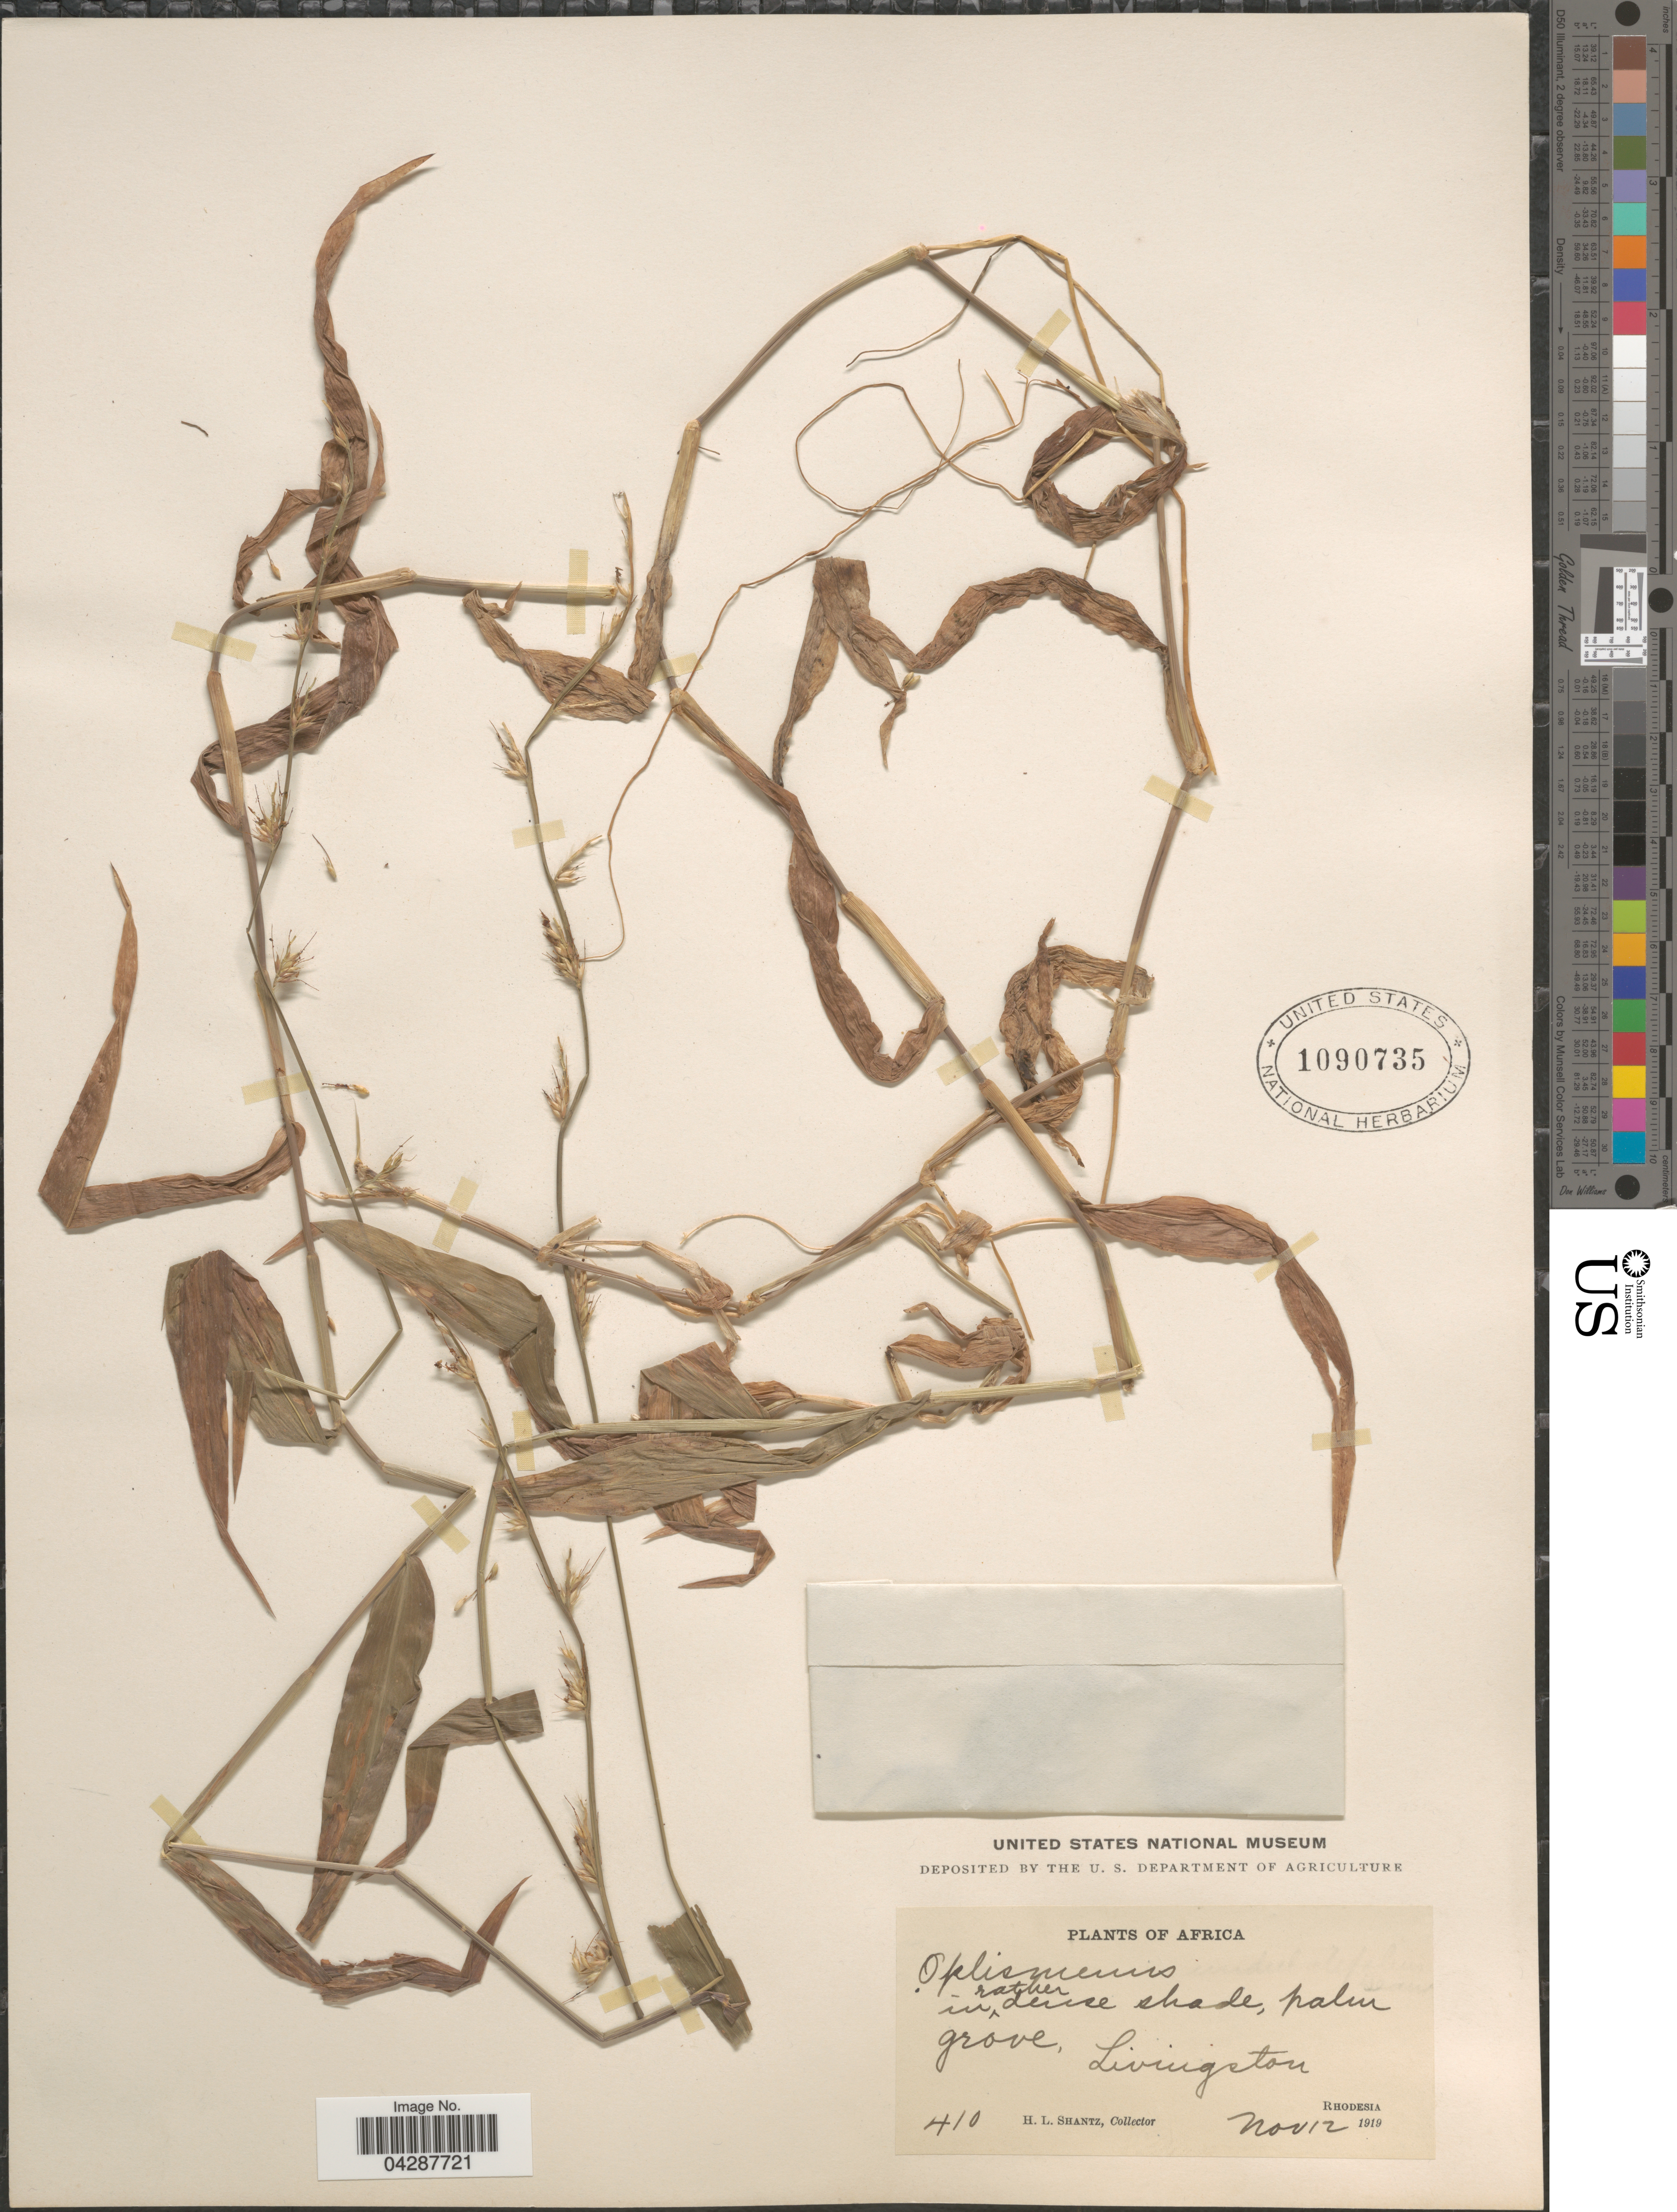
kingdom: Plantae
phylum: Tracheophyta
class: Liliopsida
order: Poales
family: Poaceae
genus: Oplismenus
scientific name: Oplismenus undulatifolius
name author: (Ard.) P. Beauv.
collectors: H. Shantz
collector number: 410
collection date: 1919-11-12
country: Zimbabwe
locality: Livingston. Rhodesia.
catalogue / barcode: US 1090735